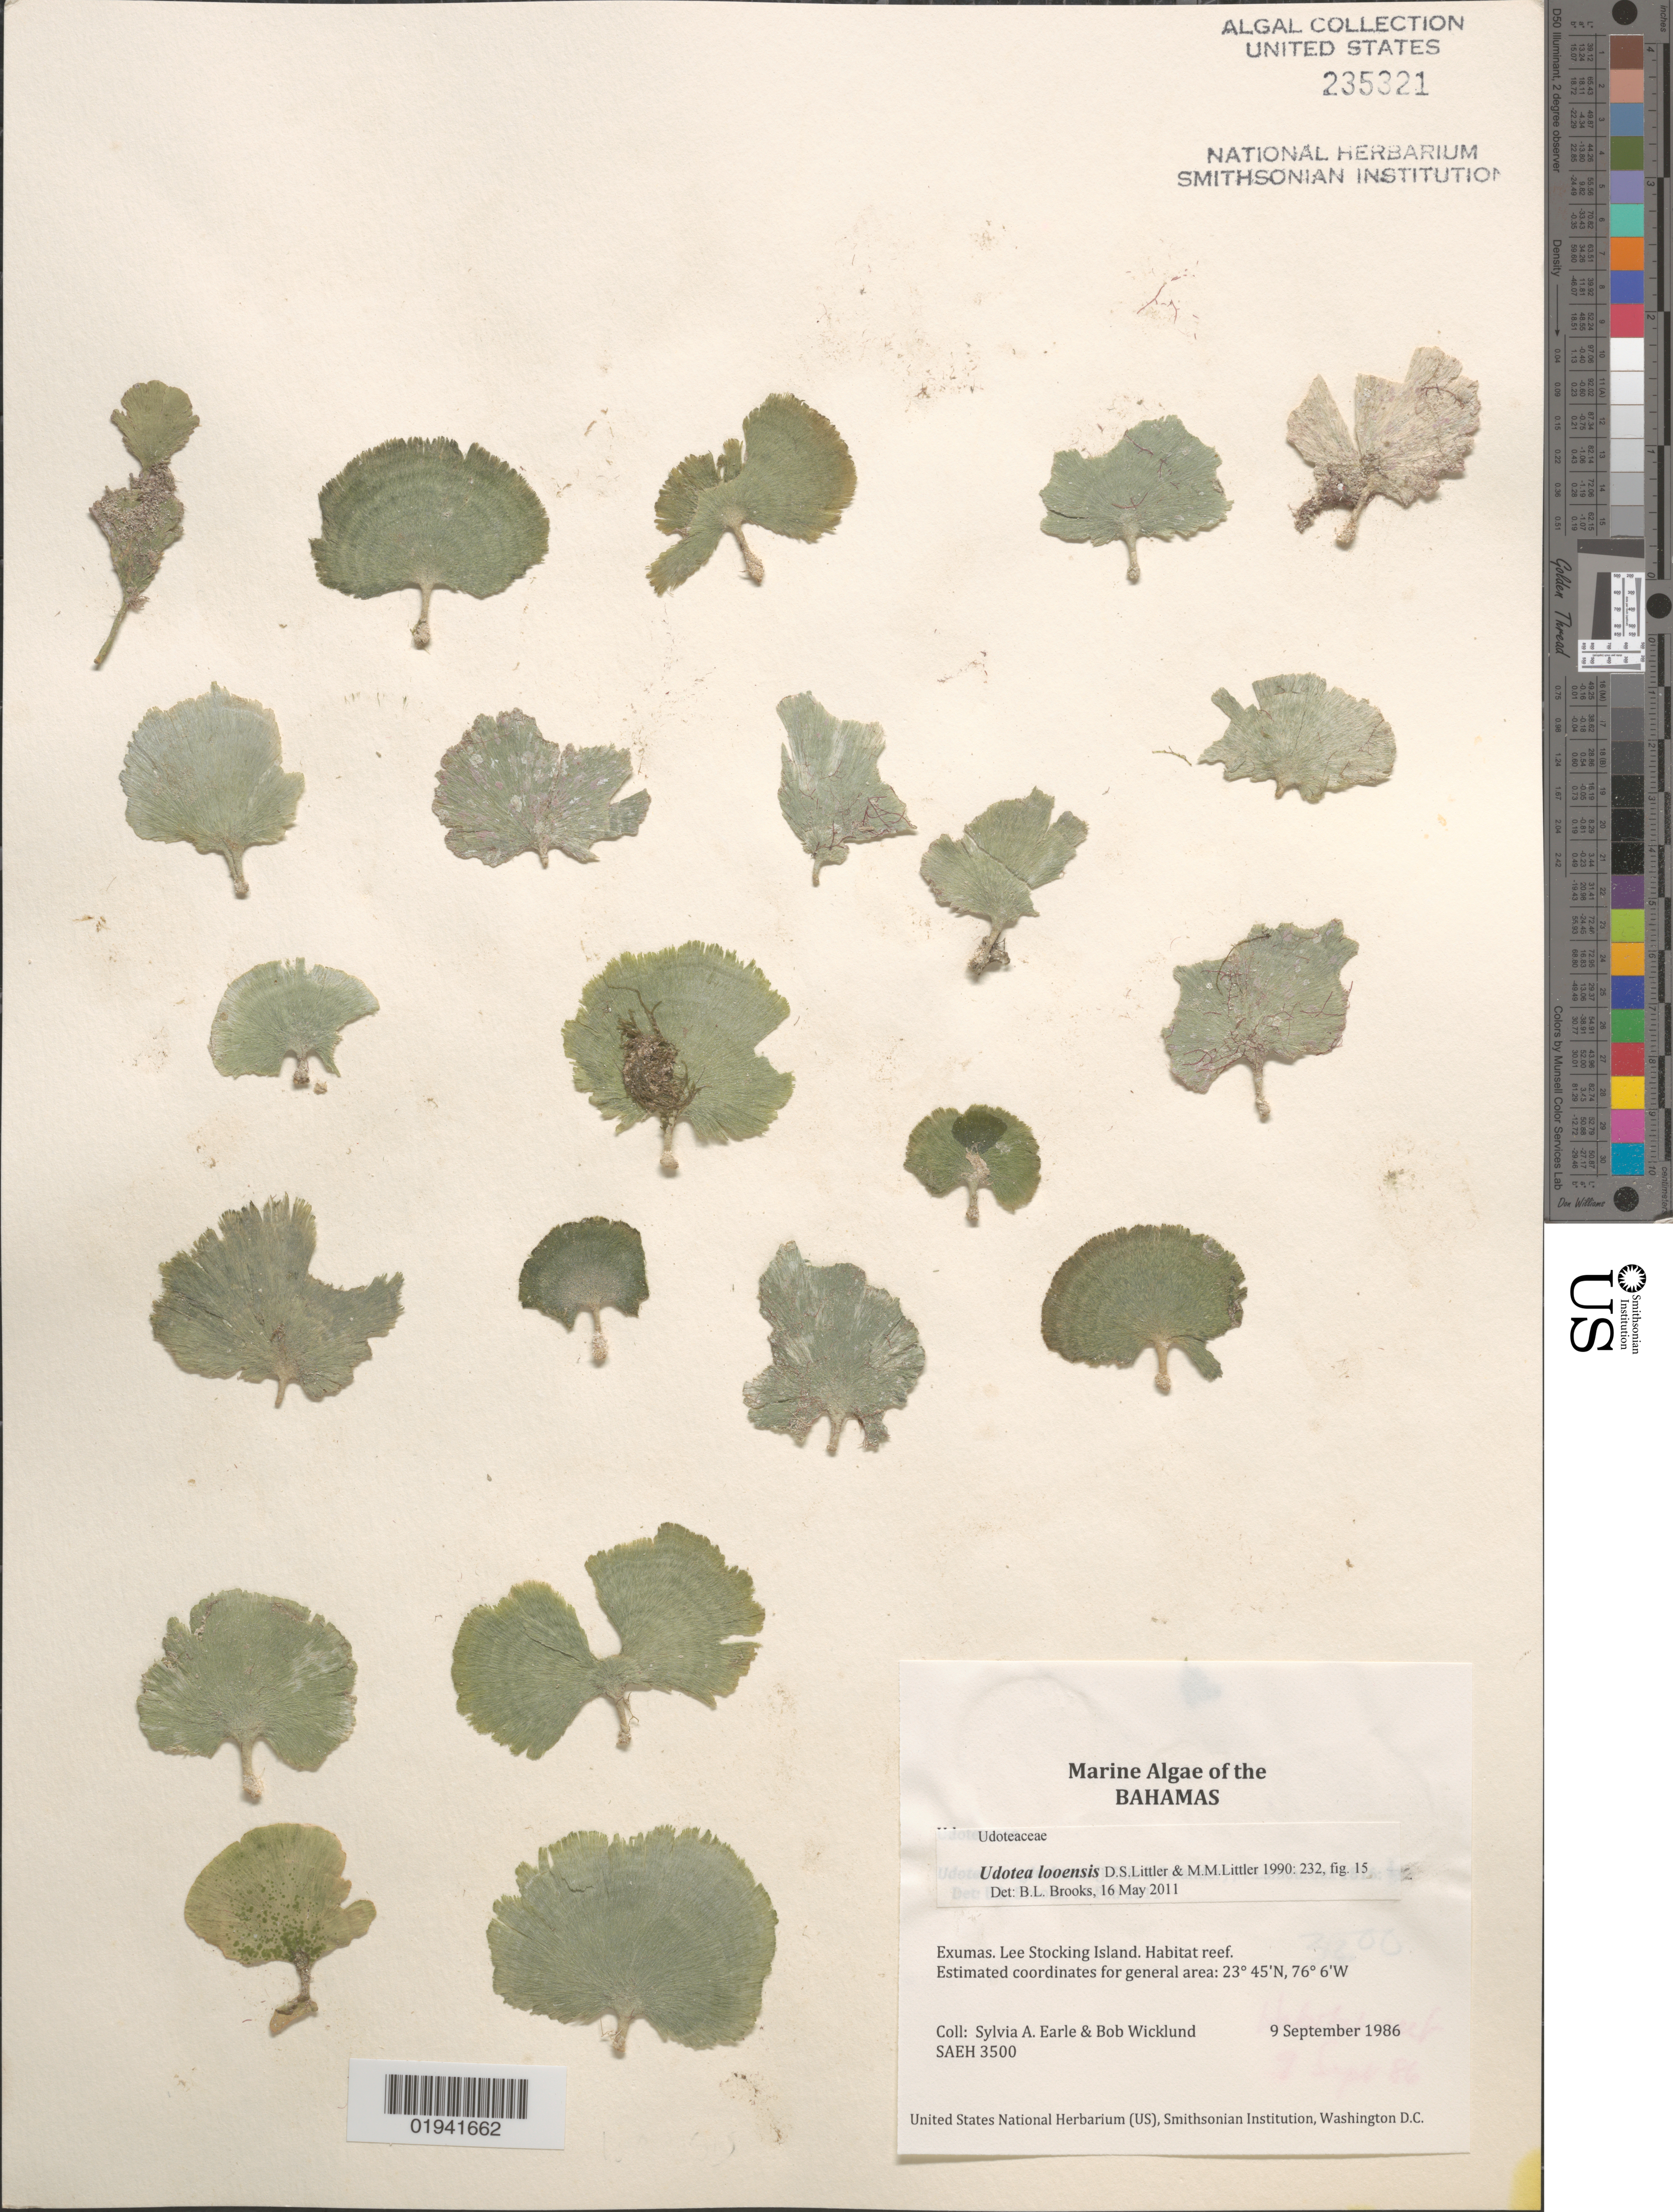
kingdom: Plantae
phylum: Chlorophyta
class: Ulvophyceae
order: Bryopsidales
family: Udoteaceae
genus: Udotea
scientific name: Udotea looensis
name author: D.S. Littler & Littler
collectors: S. A. Earle & B. Wicklund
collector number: SAEH3500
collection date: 1986-09-09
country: Bahamas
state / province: Exuma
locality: Exumas. Lee Stocking Island. Habitat reef.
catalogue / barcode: US 235321